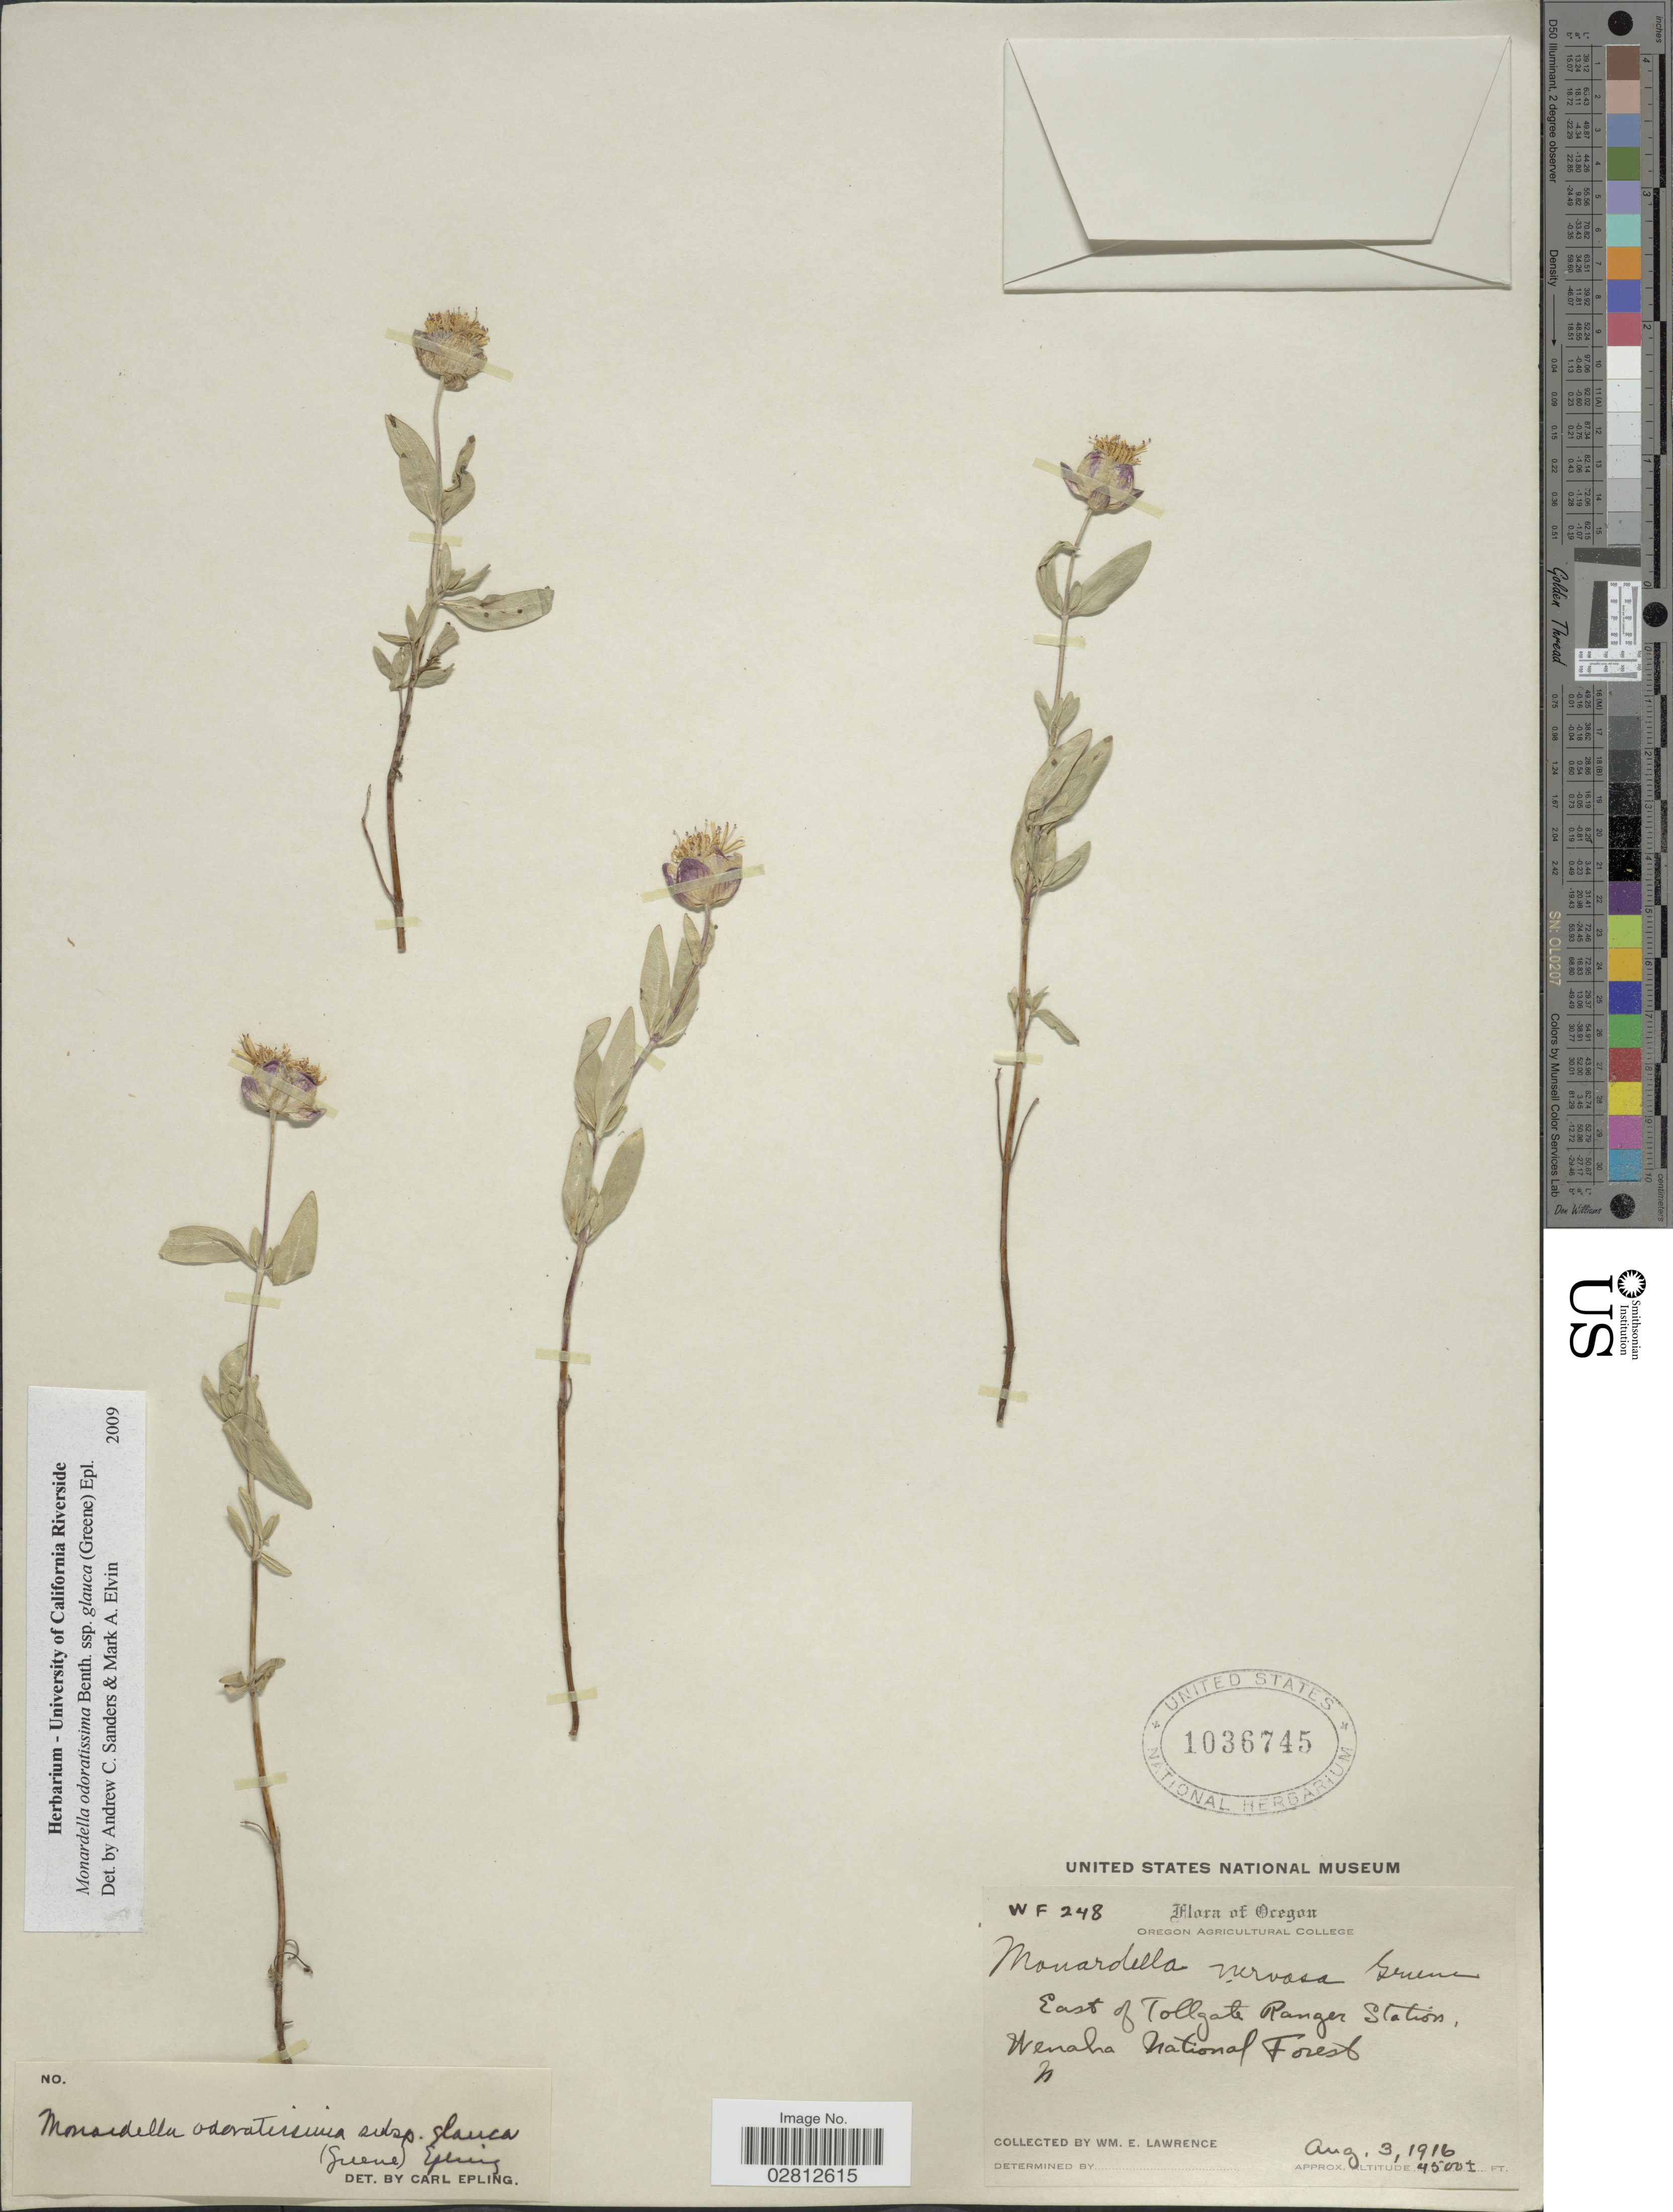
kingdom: Plantae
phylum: Tracheophyta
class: Magnoliopsida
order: Lamiales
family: Lamiaceae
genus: Monardella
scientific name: Monardella odoratissima subsp. glauca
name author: (Greene) Epling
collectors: W. Lawrence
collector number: WF248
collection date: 1916-08-03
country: United States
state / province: Oregon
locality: East of Tollgate Ranger Station, Wenaha National Forest.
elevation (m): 1372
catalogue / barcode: US 1036745